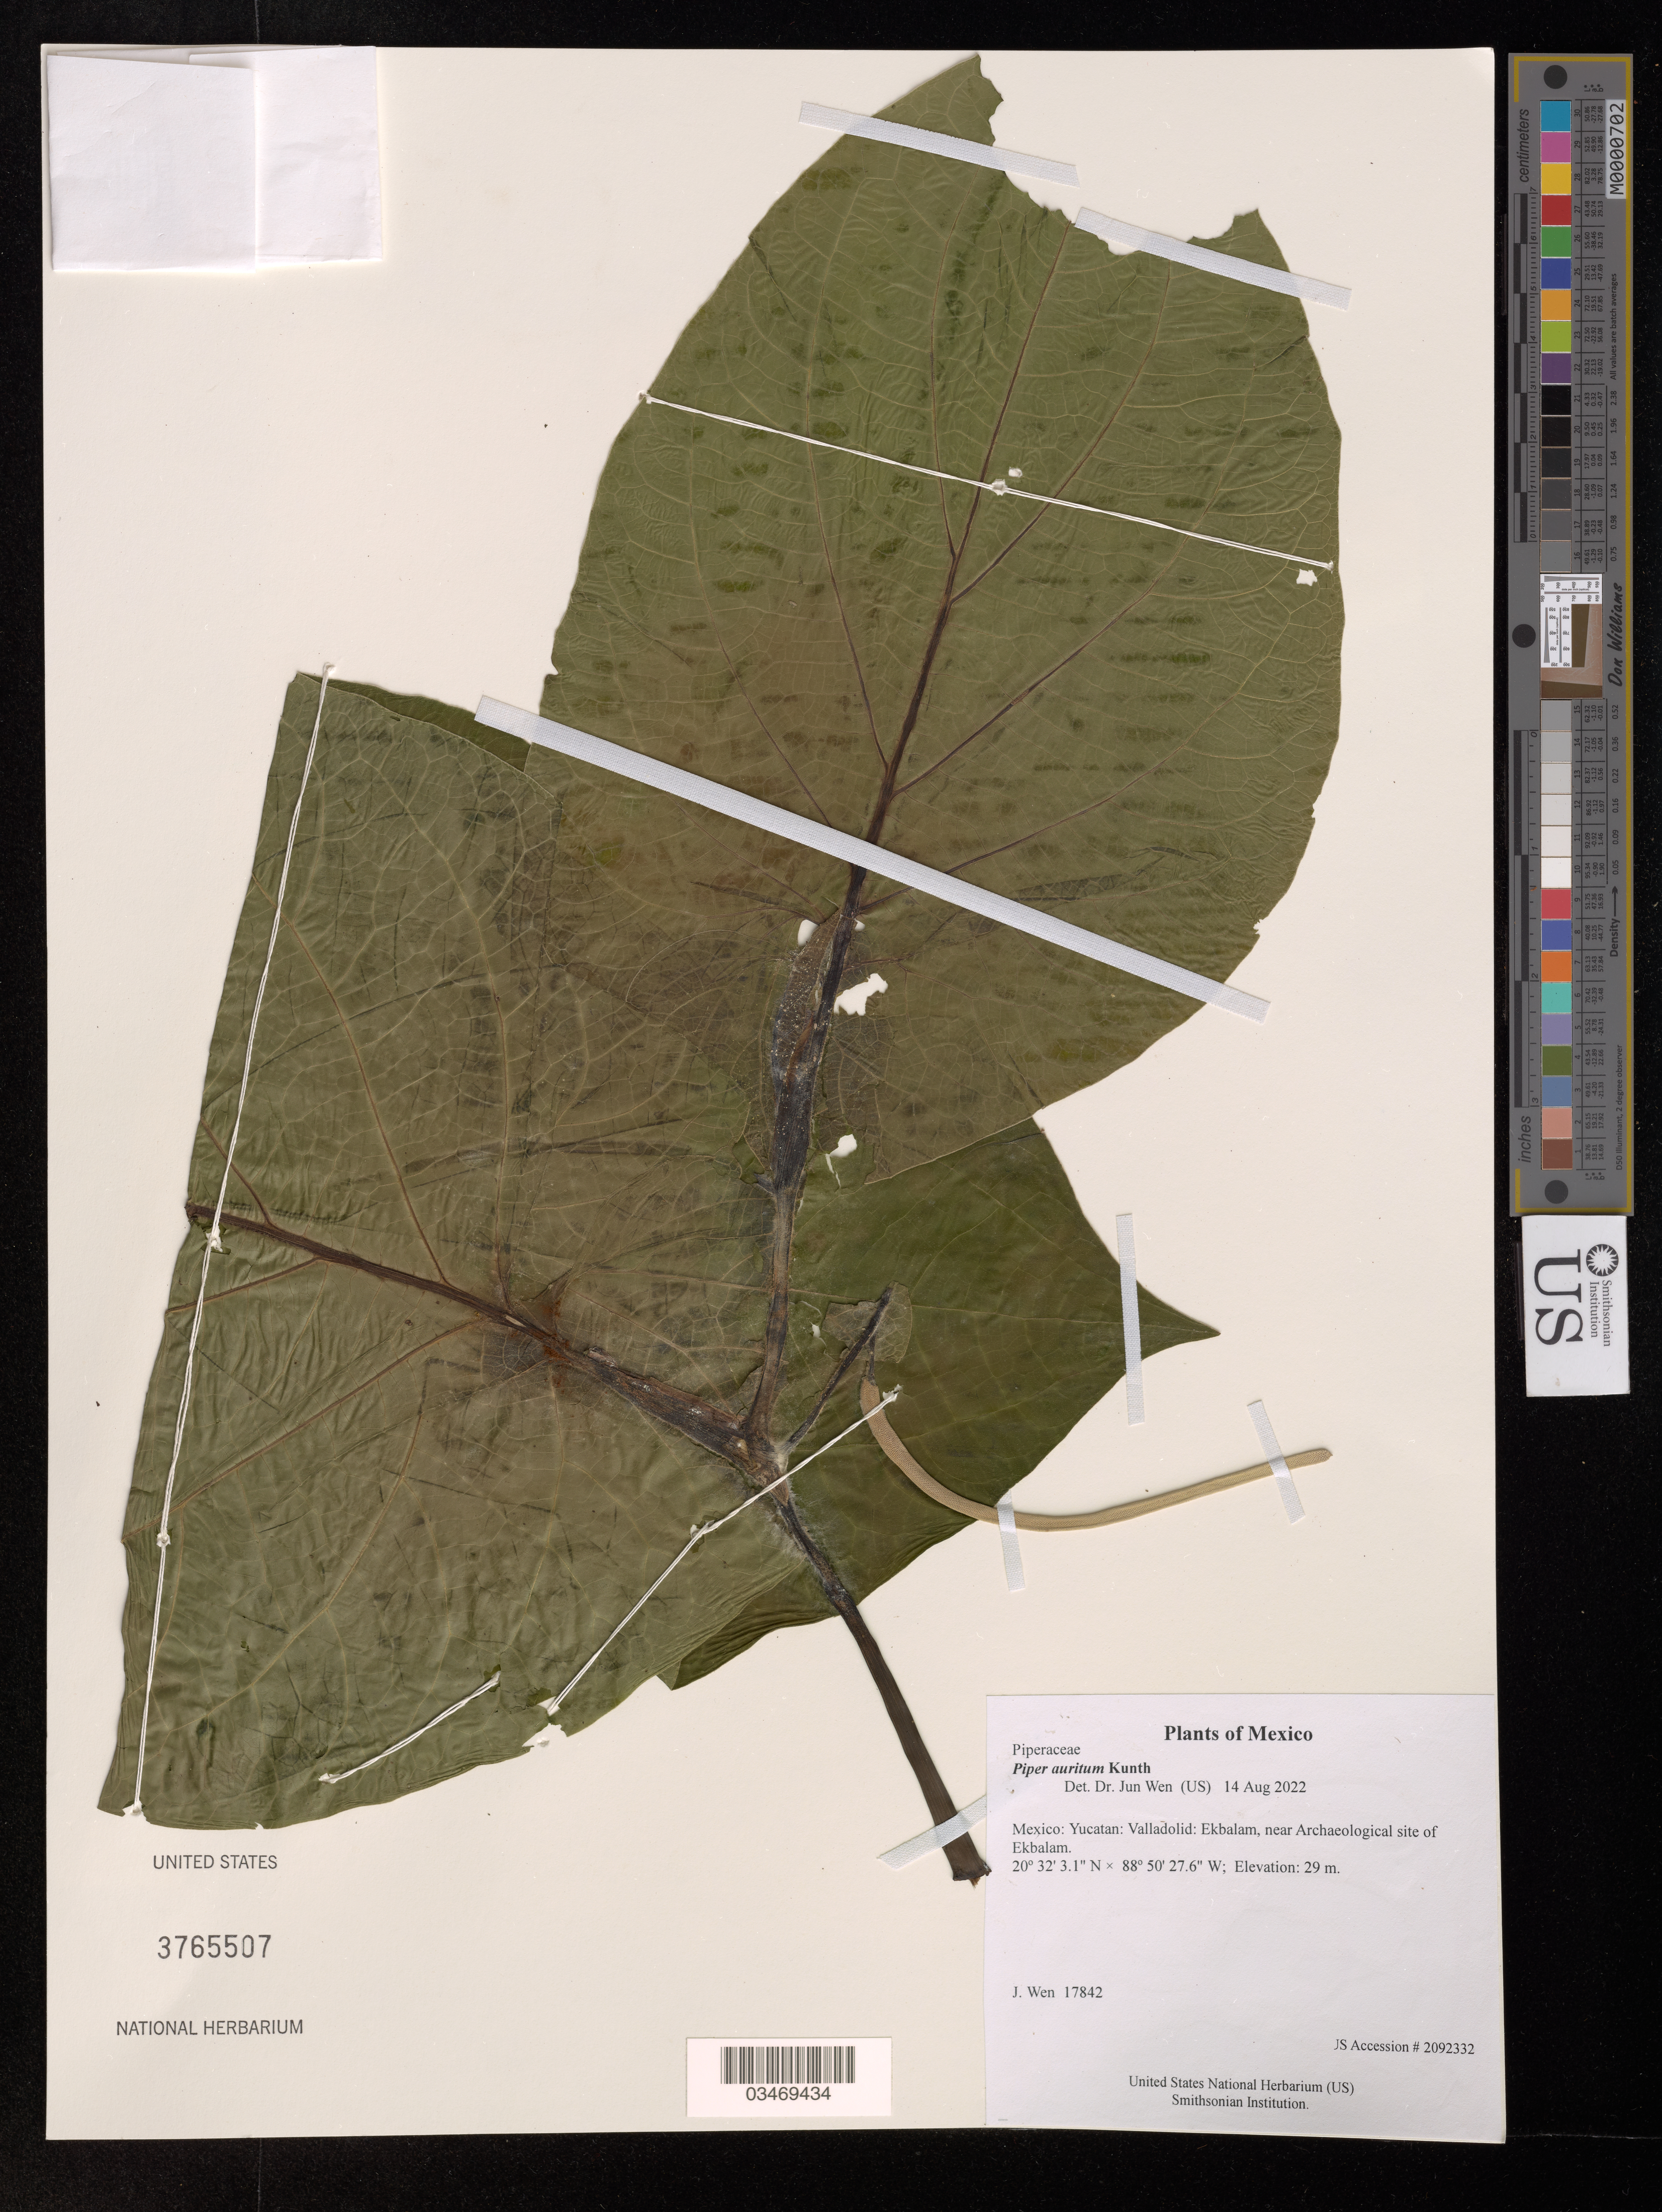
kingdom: Plantae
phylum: Tracheophyta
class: Magnoliopsida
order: Piperales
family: Piperaceae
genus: Piper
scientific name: Piper auritum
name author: Kunth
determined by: Wen, Jun, (BOT), Smithsonian Institution - National Museum of Natural History (UNITED STATES)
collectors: J. Wen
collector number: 17842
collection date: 2022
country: Mexico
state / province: Yucatan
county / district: Valladolid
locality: Ekbalam, near Archaeological site of Ekbalam.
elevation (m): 29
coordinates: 20 5342 N, 88 841 W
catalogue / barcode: US 3765507